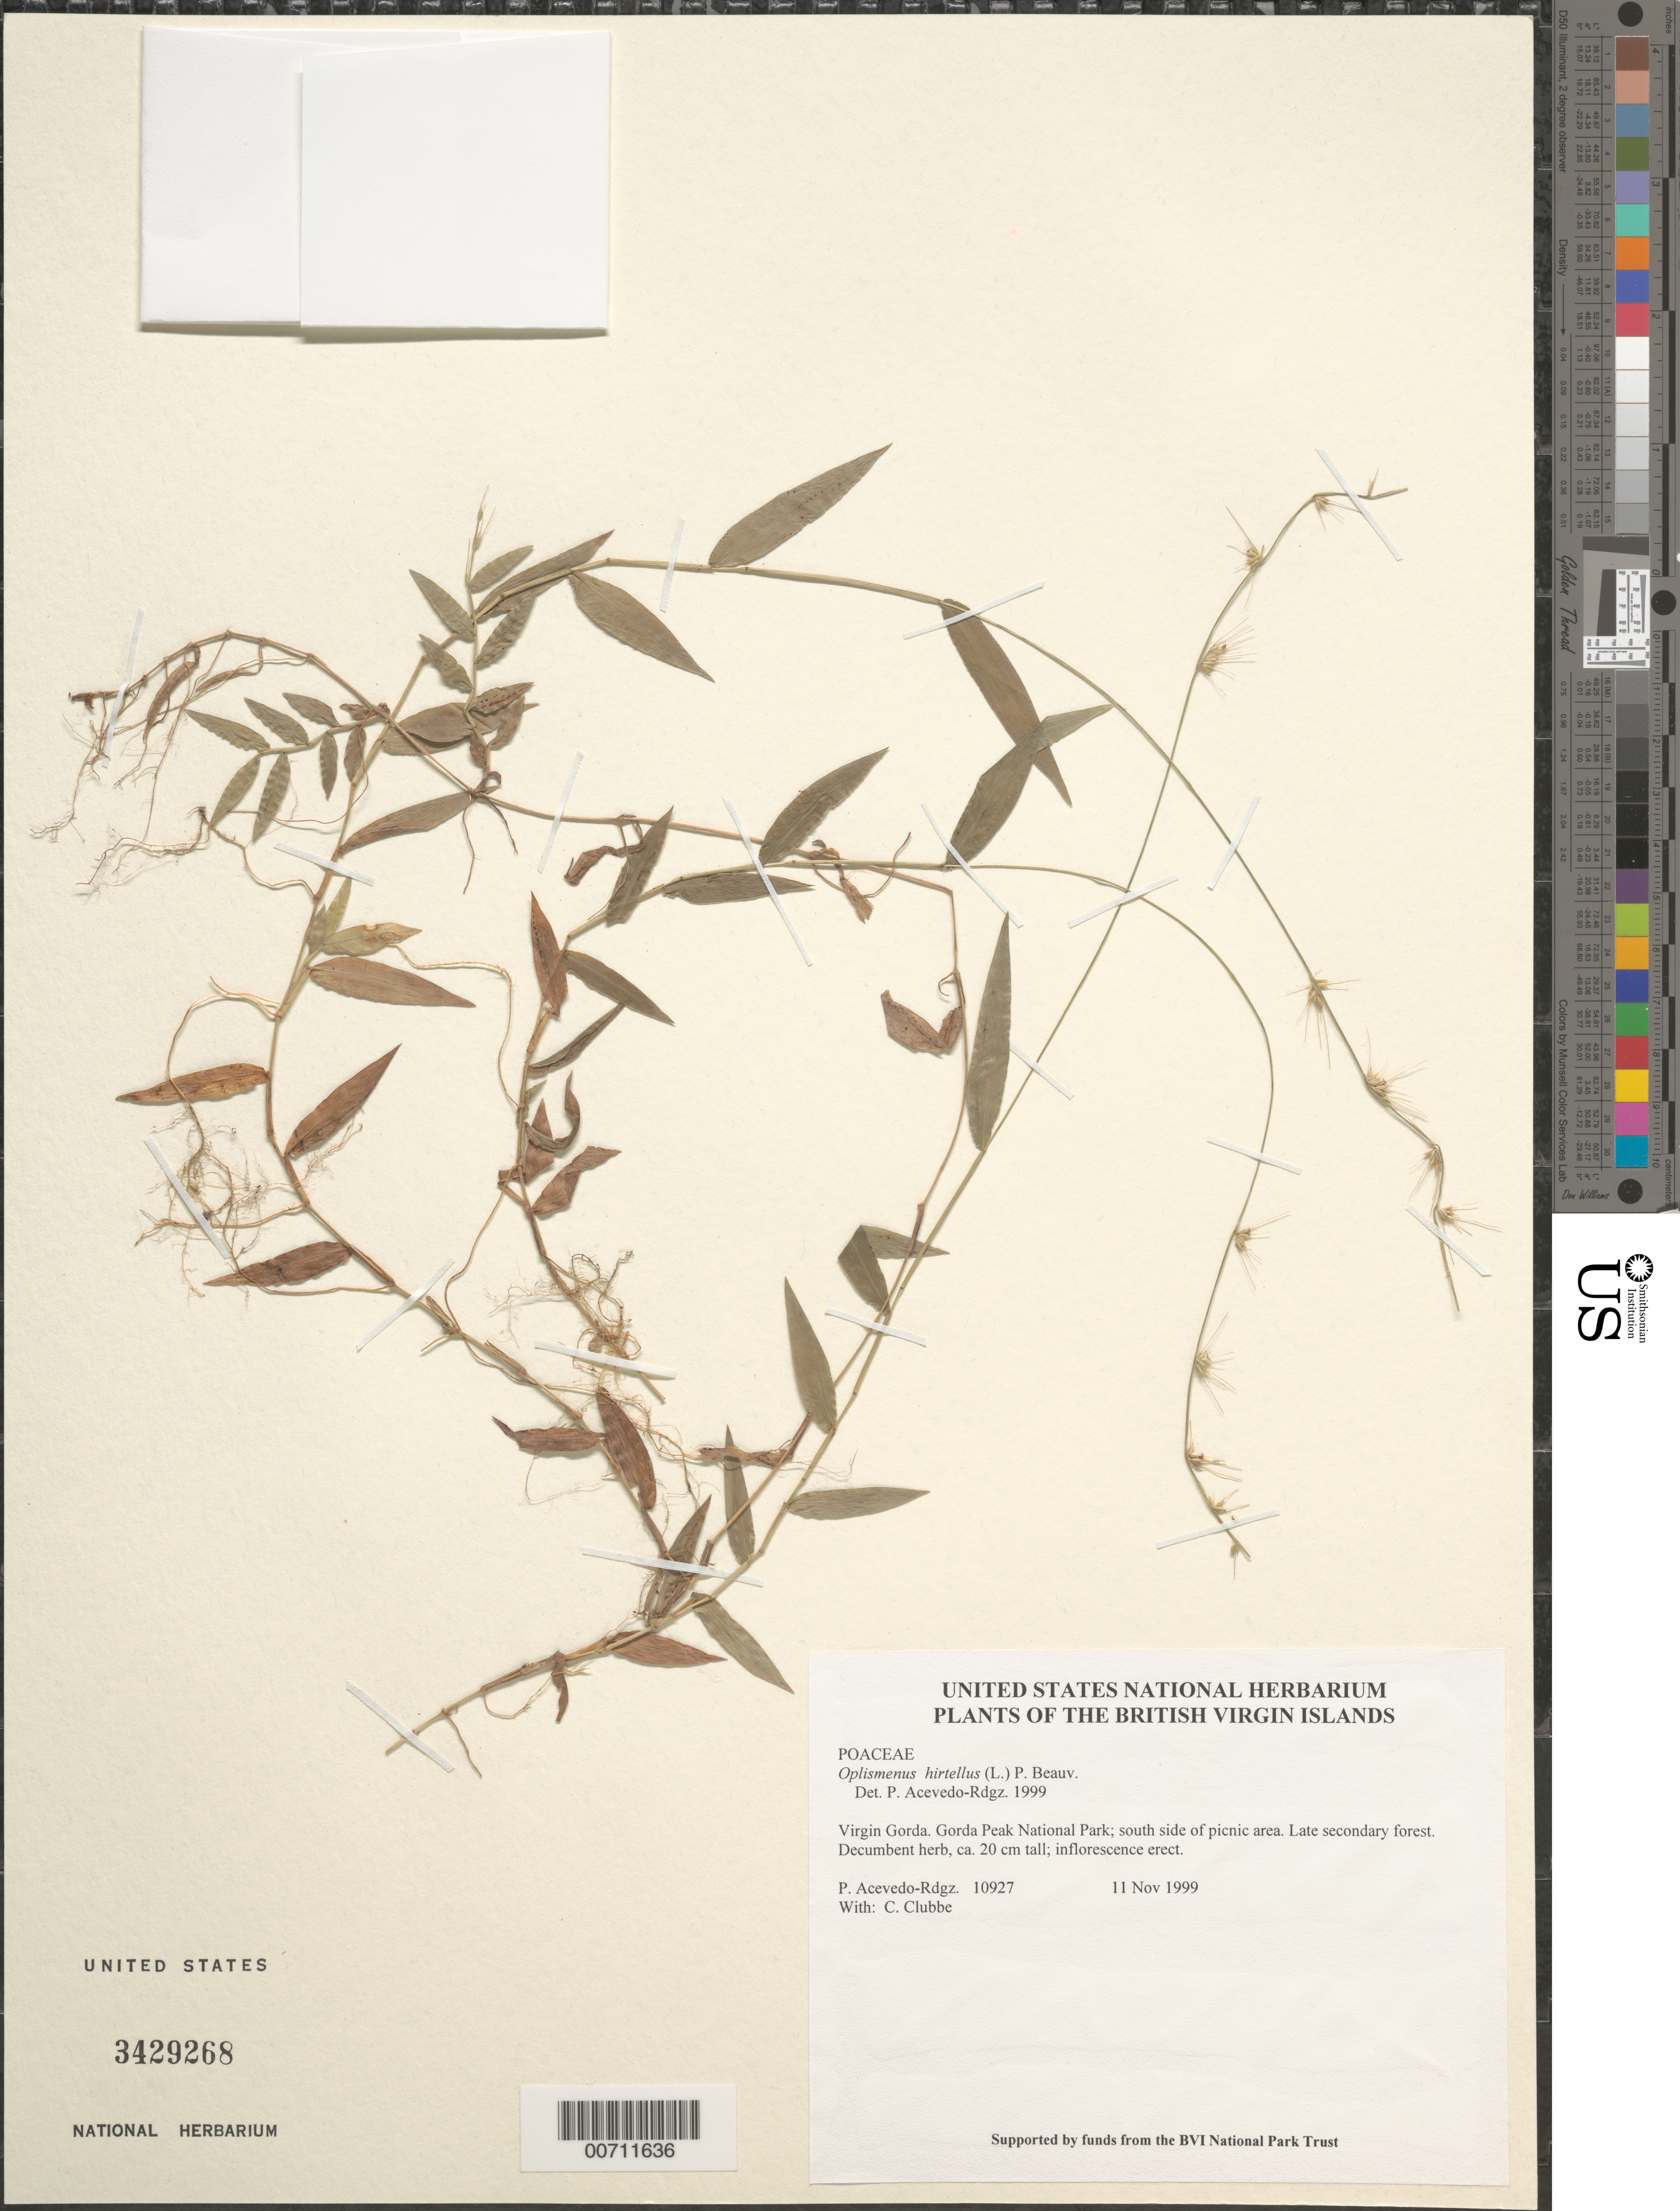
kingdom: Plantae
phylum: Tracheophyta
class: Liliopsida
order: Poales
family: Poaceae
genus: Oplismenus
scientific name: Oplismenus hirtellus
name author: (L.) P. Beauv.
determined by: Acevedo-Rodríguez, P., (BOT), Smithsonian Institution - National Museum of Natural History (UNITED STATES)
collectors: P. Acevedo-Rodr., C. Clubbe, M. Gillman & C. Hankamer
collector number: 10927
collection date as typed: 11 Nov 1999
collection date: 1999-11-11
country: British Virgin Islands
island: Virgin Gorda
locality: Gorda Peak National Park; south side of picnic area.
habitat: Late secondary forest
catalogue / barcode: US 3429268